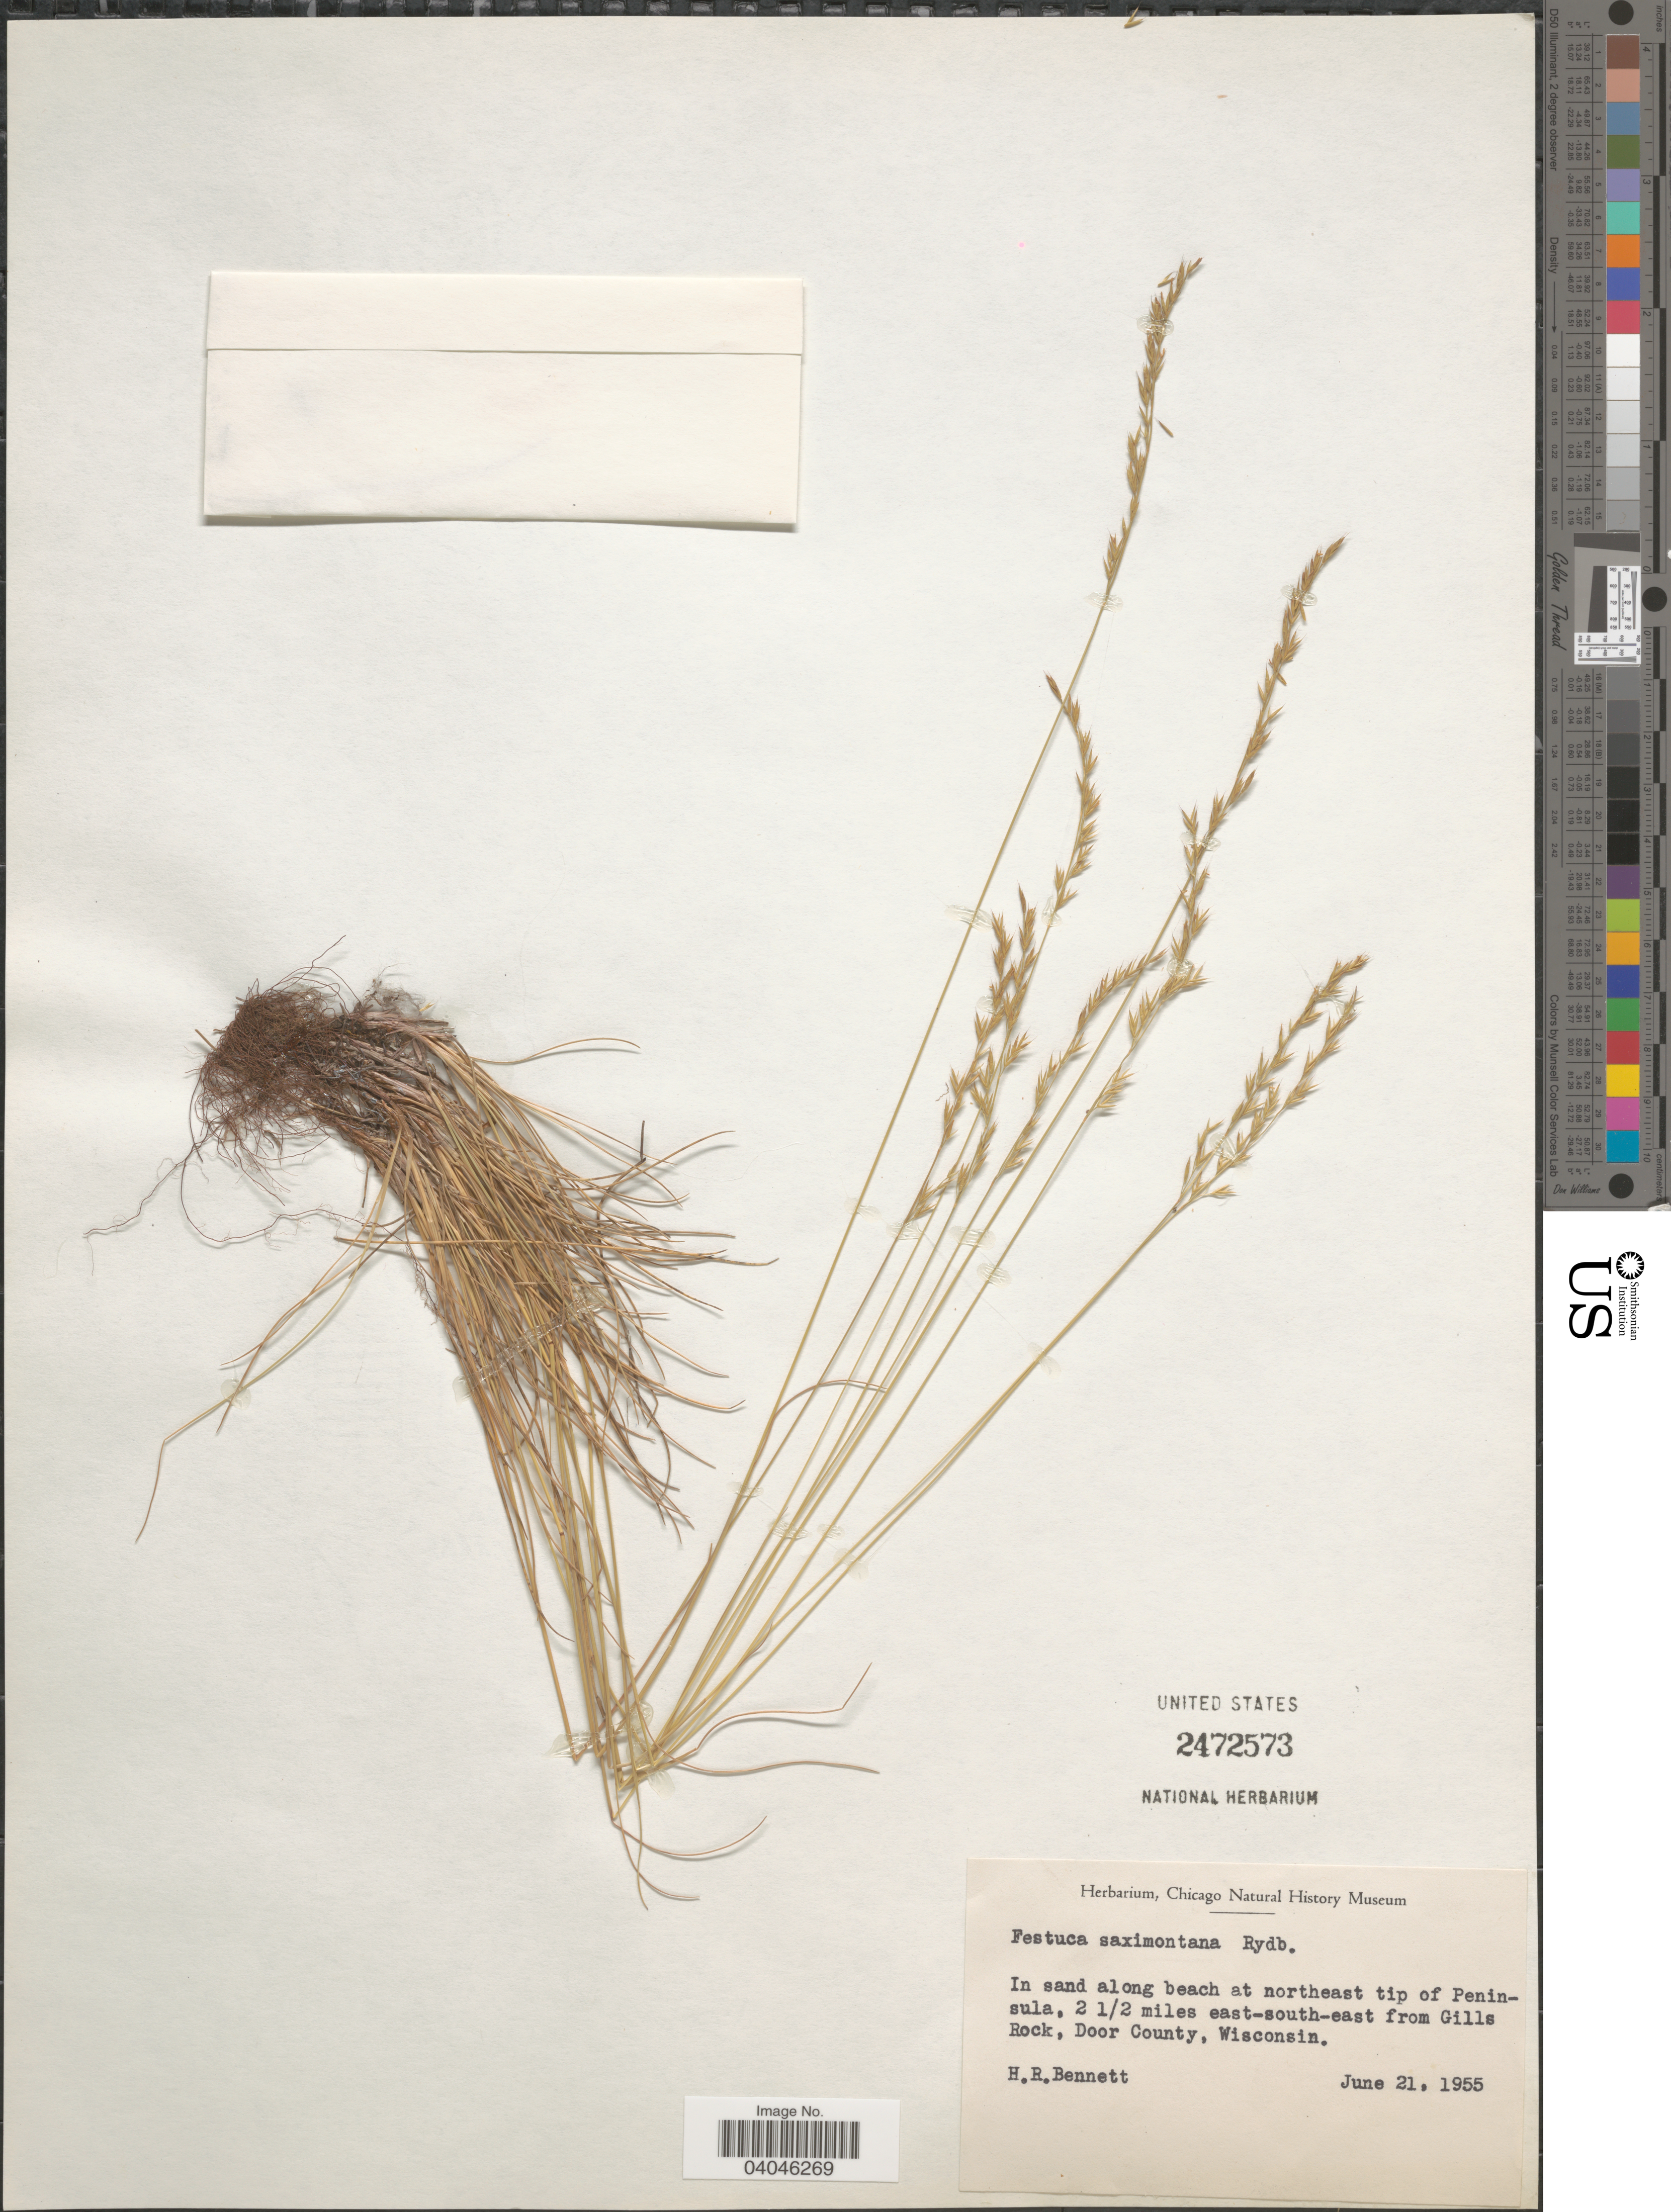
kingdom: Plantae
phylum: Tracheophyta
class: Liliopsida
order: Poales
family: Poaceae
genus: Festuca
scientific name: Festuca saximontana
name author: Rydb.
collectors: H. R. Bennett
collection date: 1955-06-21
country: United States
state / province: Wisconsin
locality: Along beach at northeast tip of Peninsula, 2 ½ miles east-south-east from Gills Rock, Door County.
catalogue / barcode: US 2472573